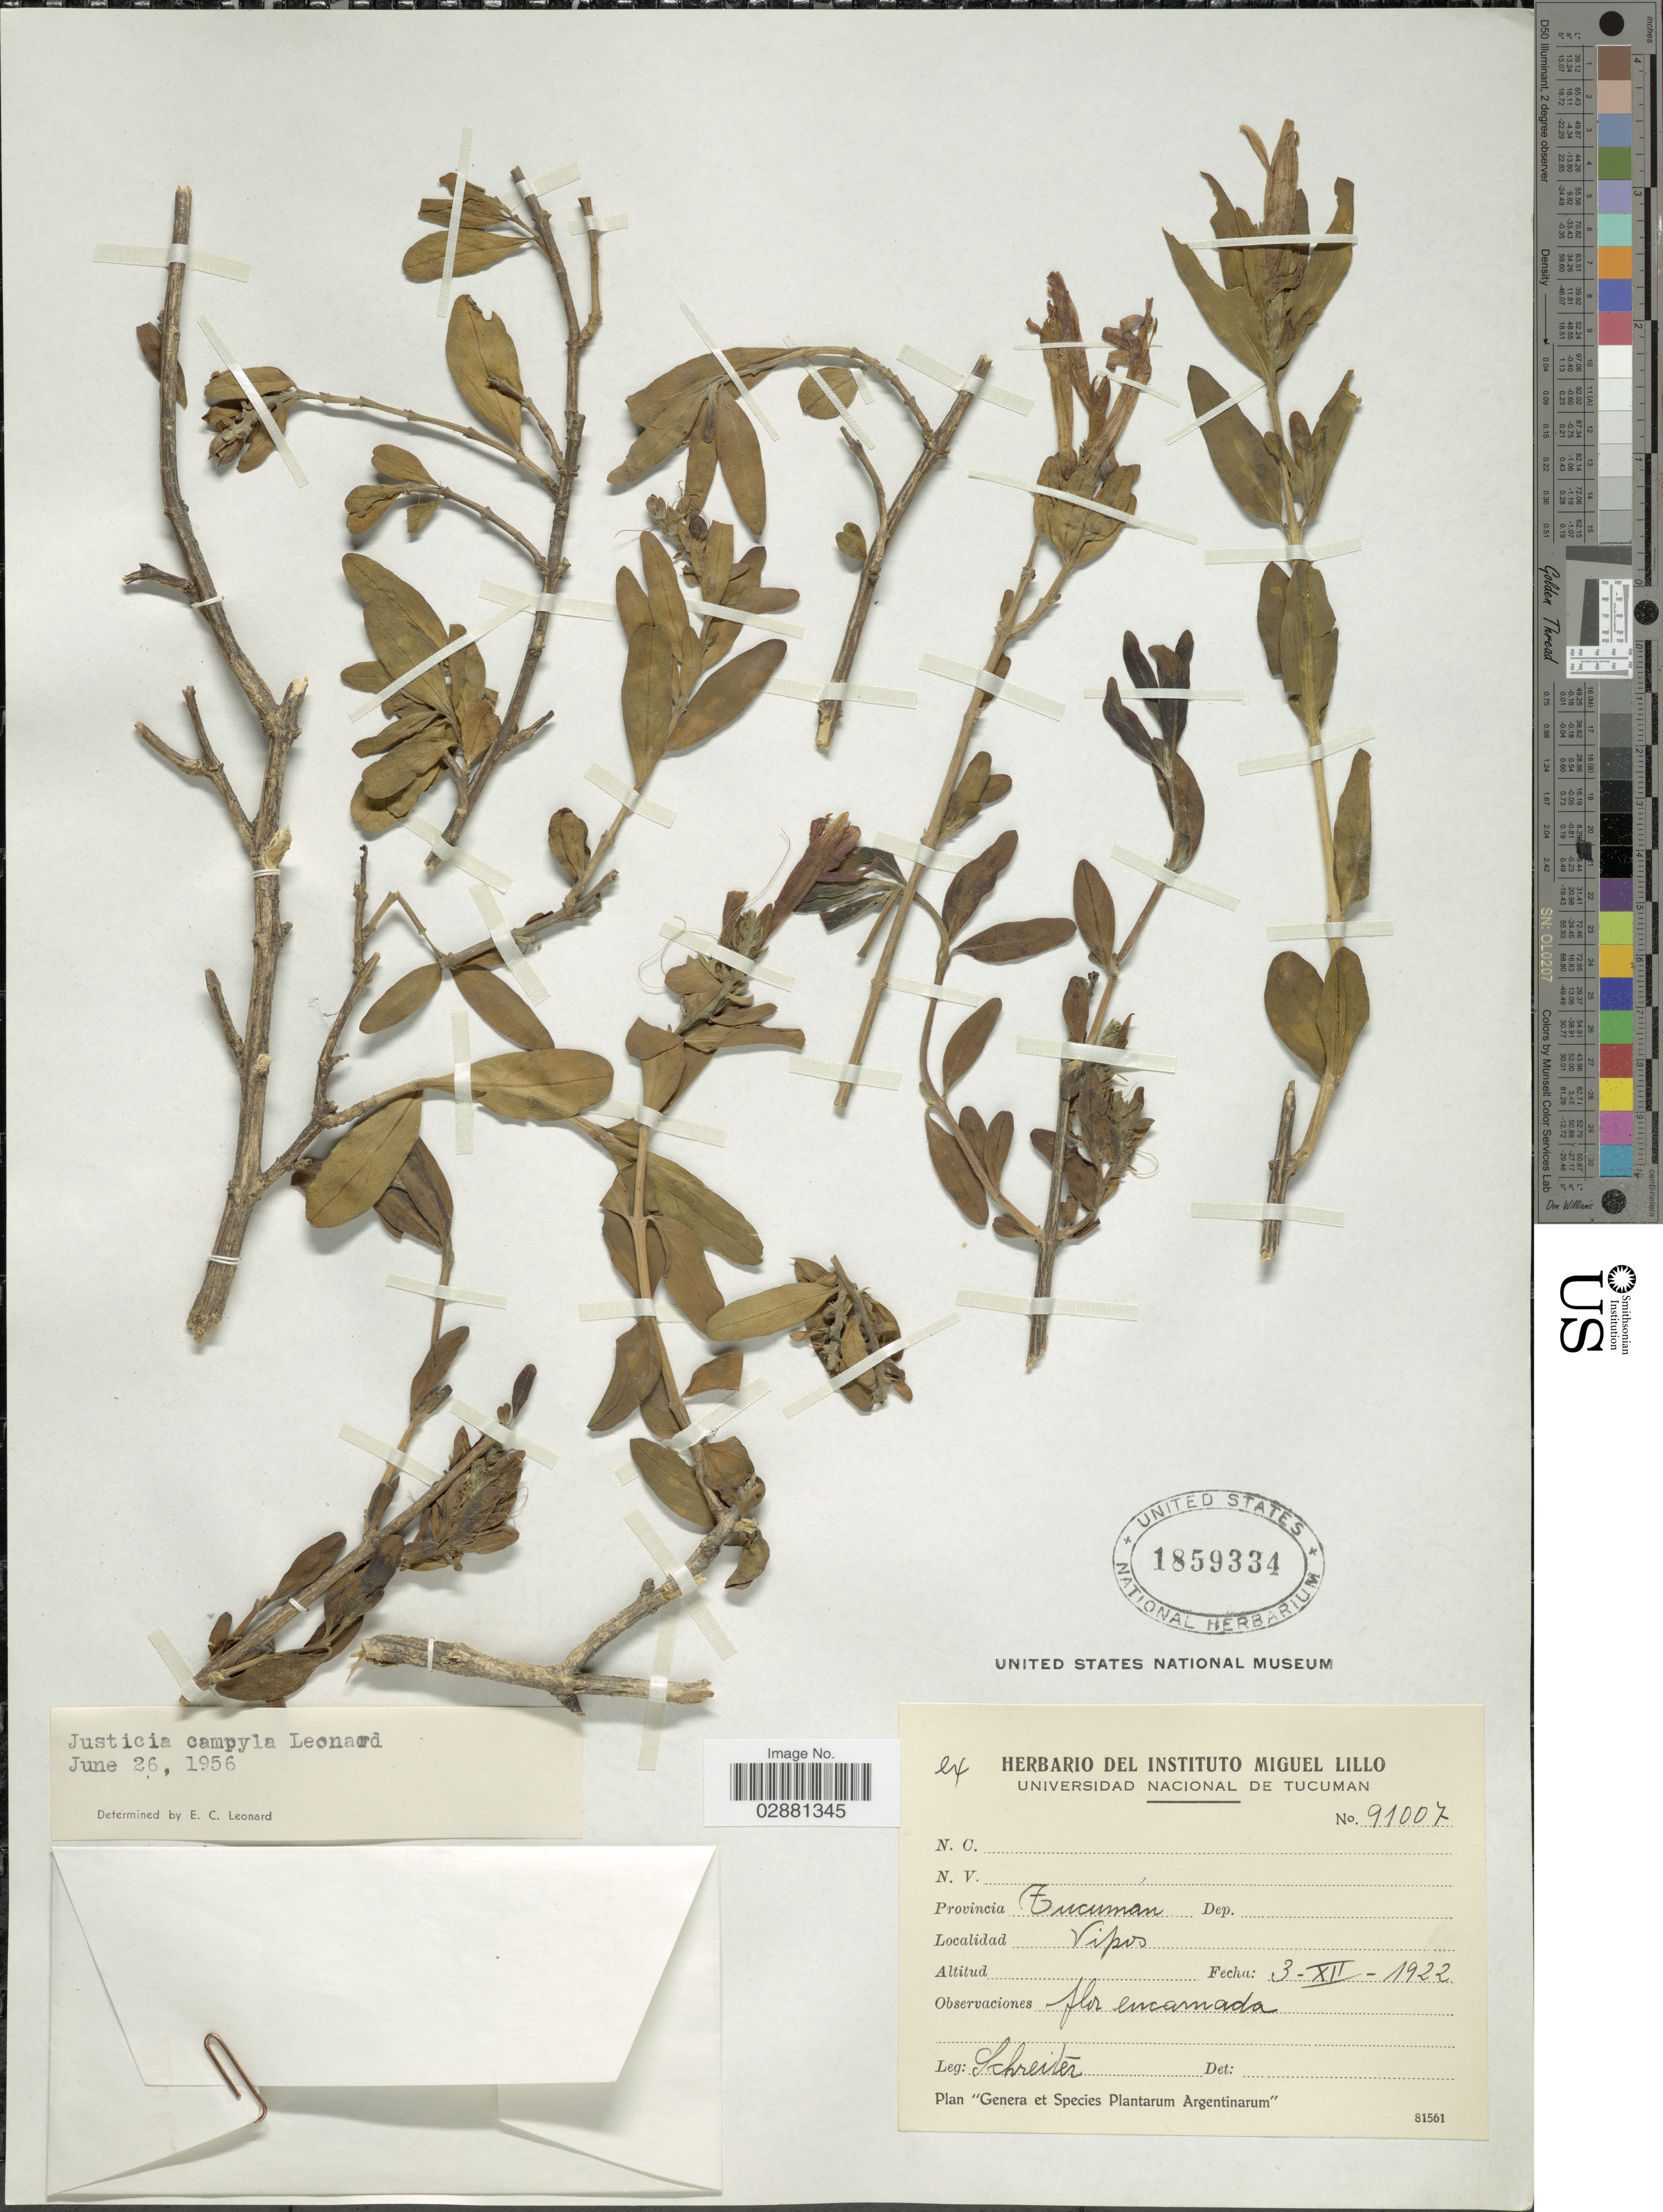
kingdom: Plantae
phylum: Tracheophyta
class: Magnoliopsida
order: Lamiales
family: Acanthaceae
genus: Justicia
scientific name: Justicia xylosteoides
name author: Griseb.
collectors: -. Schreiter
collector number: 91007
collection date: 1922-12-03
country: Argentina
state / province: Tucuman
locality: Provincia Tucumán, Vipos.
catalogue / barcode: US 1859334